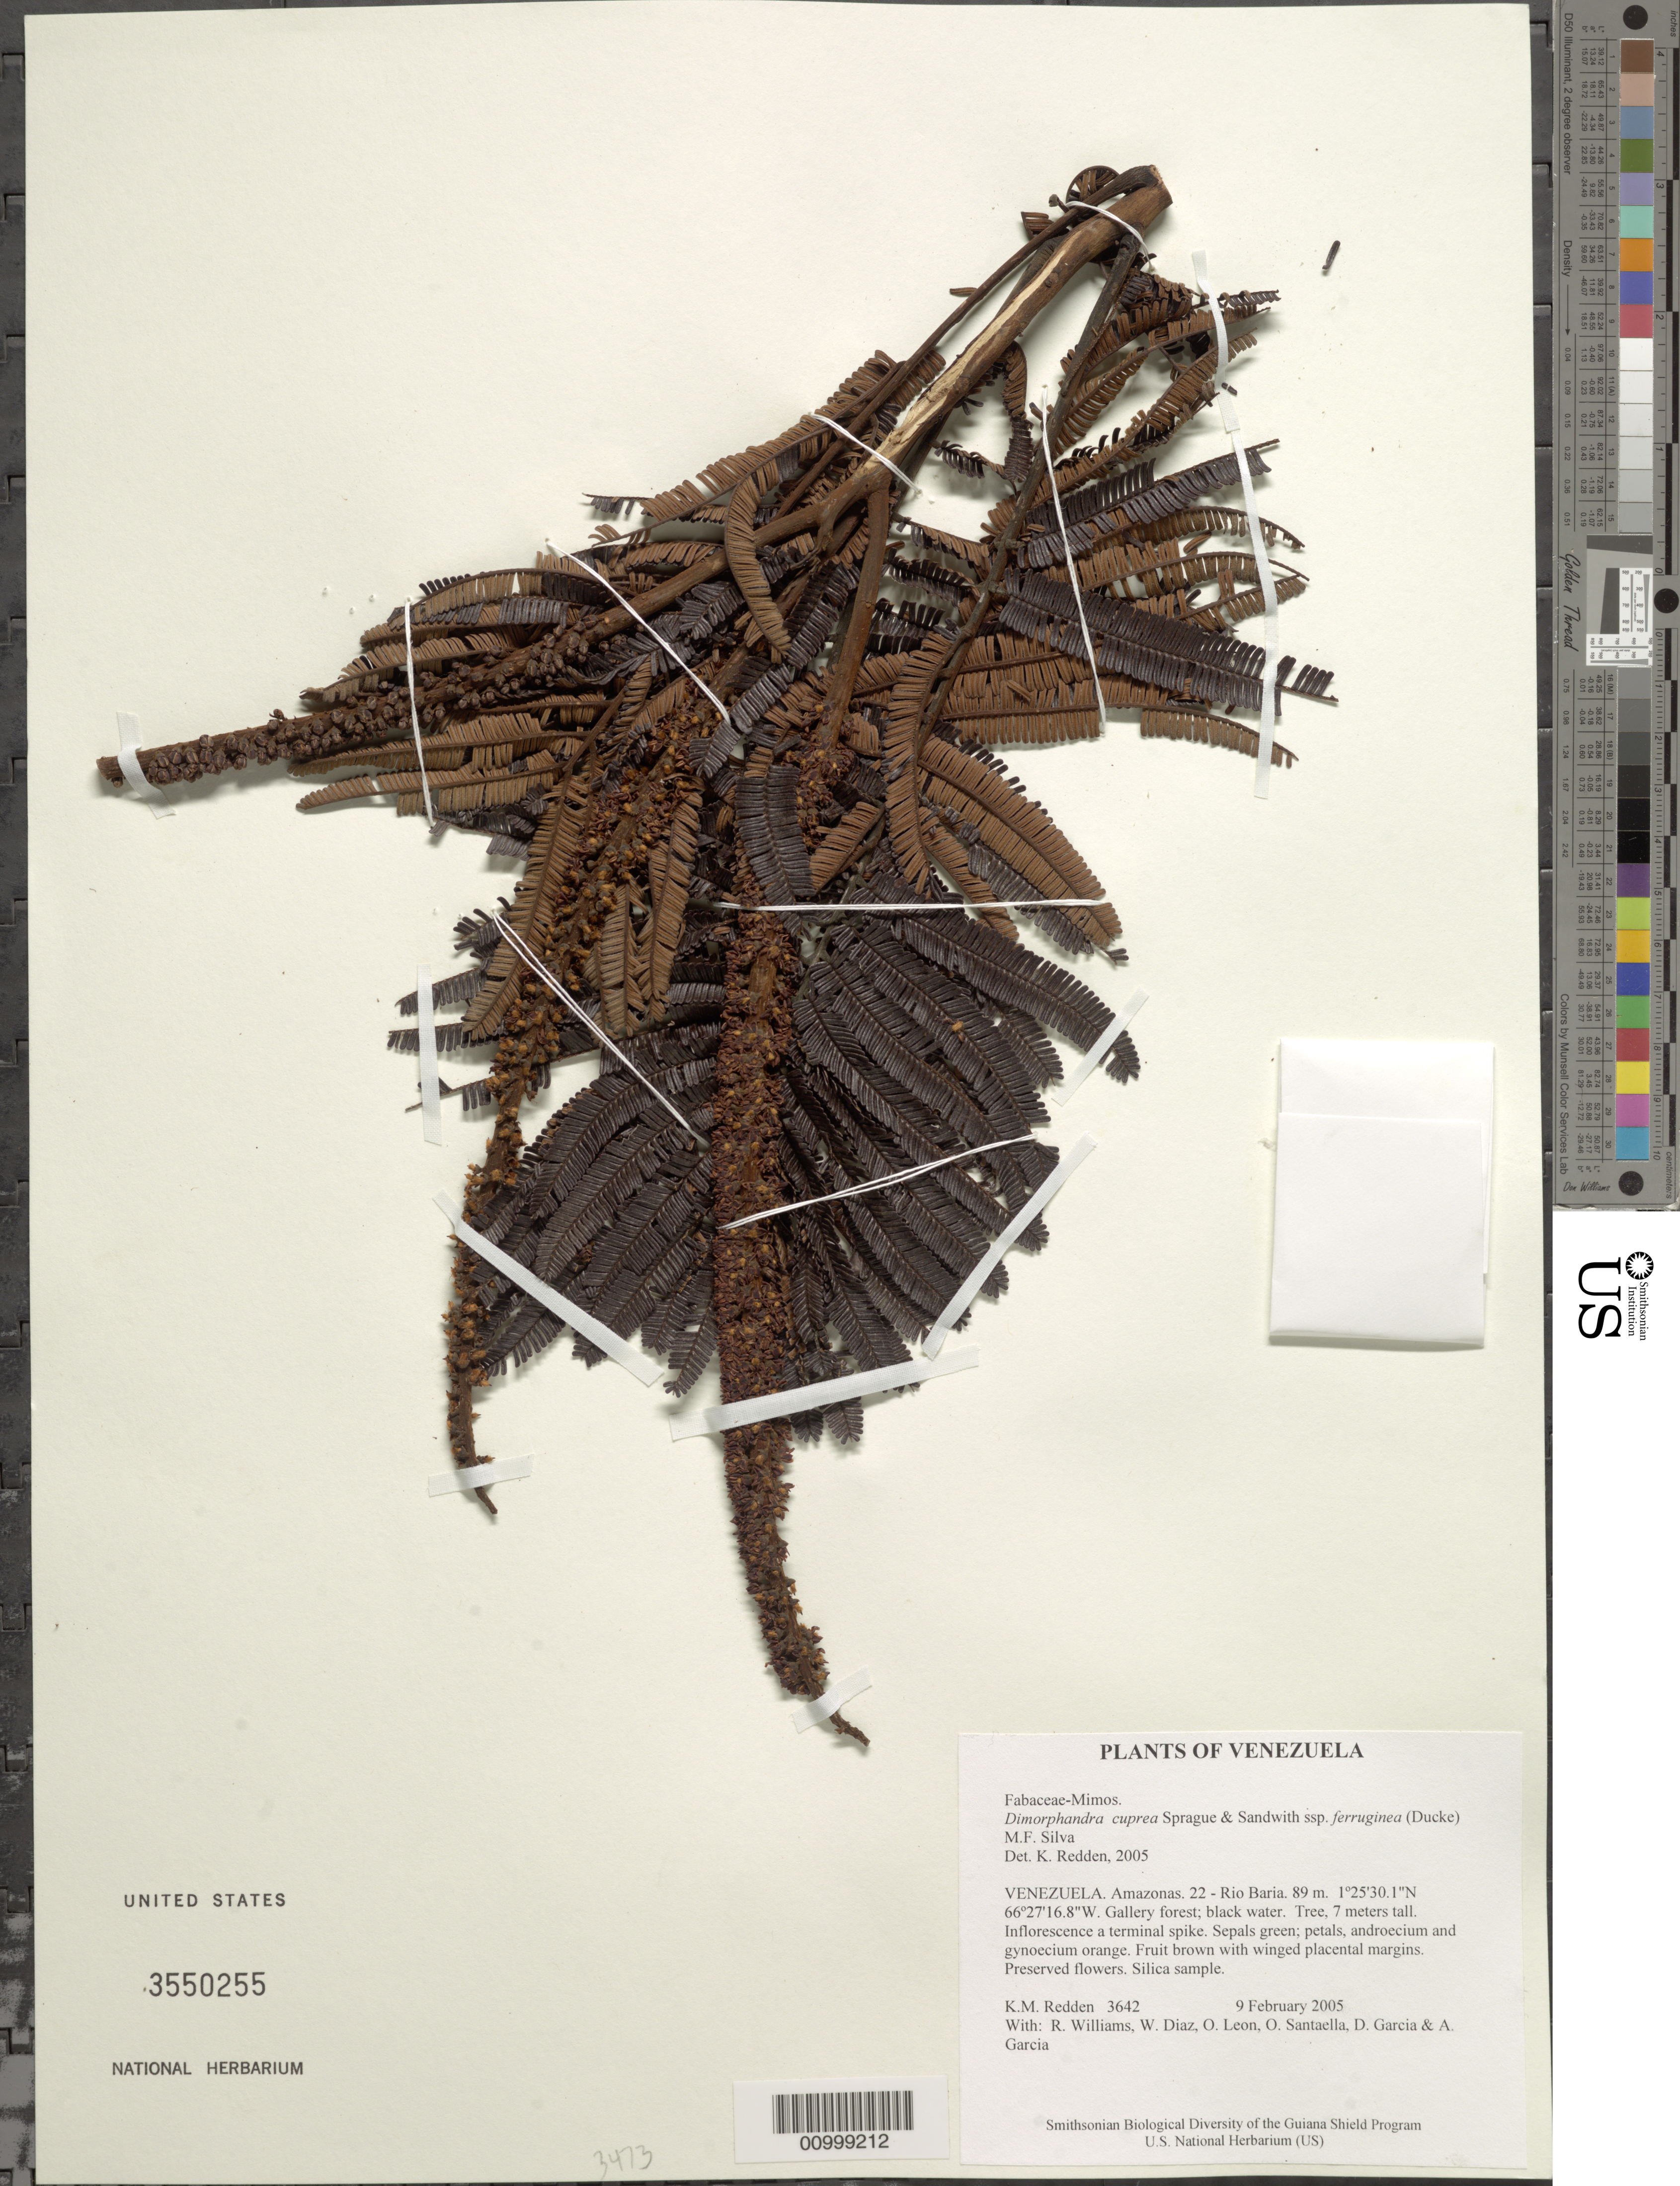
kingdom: Plantae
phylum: Tracheophyta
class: Magnoliopsida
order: Fabales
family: Fabaceae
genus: Dimorphandra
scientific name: Dimorphandra cuprea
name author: Sprague & Sandwith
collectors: K. M. Redden, R. Williams, W. Díaz P., O. León, O. Santaella, D. Garcia & A. Garcia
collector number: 3642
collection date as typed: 9 February 2005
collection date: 2005-02-09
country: Venezuela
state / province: Amazonas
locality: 22 - Rio Baria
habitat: Gallery forest; black water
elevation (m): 89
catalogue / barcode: US 3550255